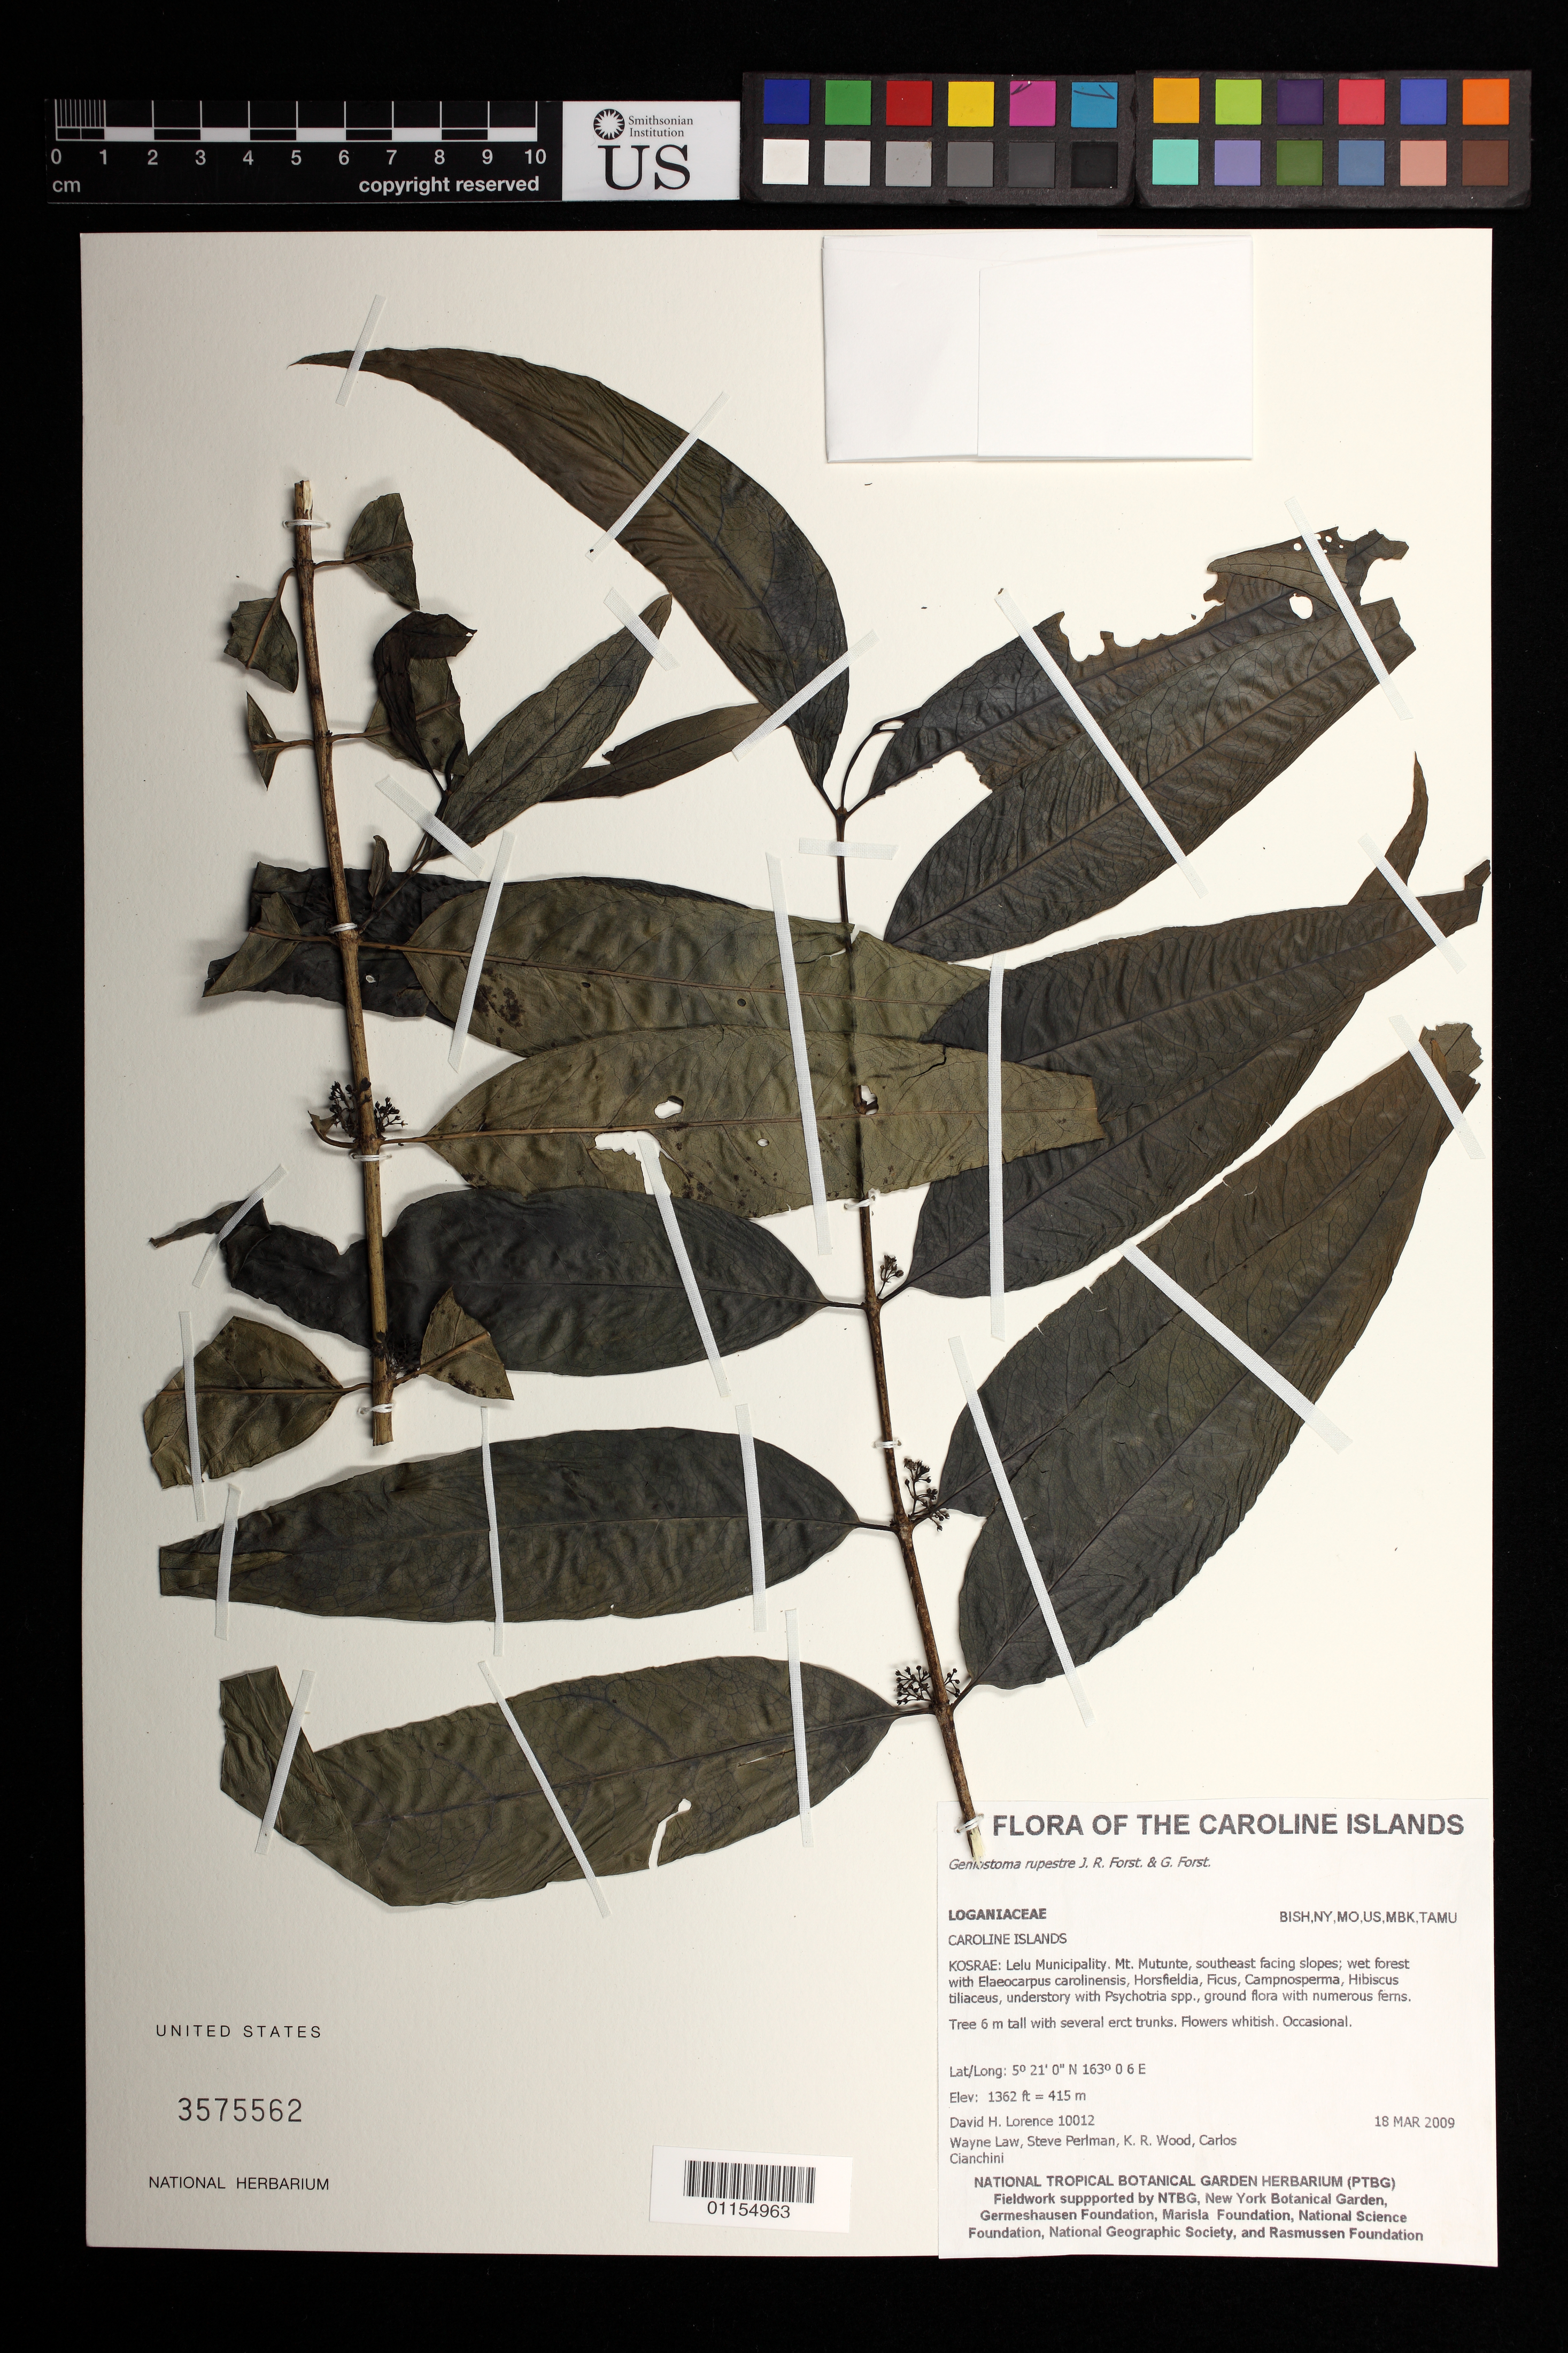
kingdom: Plantae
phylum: Tracheophyta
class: Magnoliopsida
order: Gentianales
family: Loganiaceae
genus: Geniostoma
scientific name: Geniostoma rupestre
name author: J.R. Forst. & G. Forst.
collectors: D. Lorence, W. Law, S. P. Perlman, K. R. Wood & C. Cianchini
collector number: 10012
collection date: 2009-03-18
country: Micronesia, Federated States of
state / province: Kosrae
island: Kosrae [Kusaie]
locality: Lelu Municipality. Mt. Mutunte, southeast facing slopes;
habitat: Wet forest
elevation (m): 415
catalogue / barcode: US 3575562